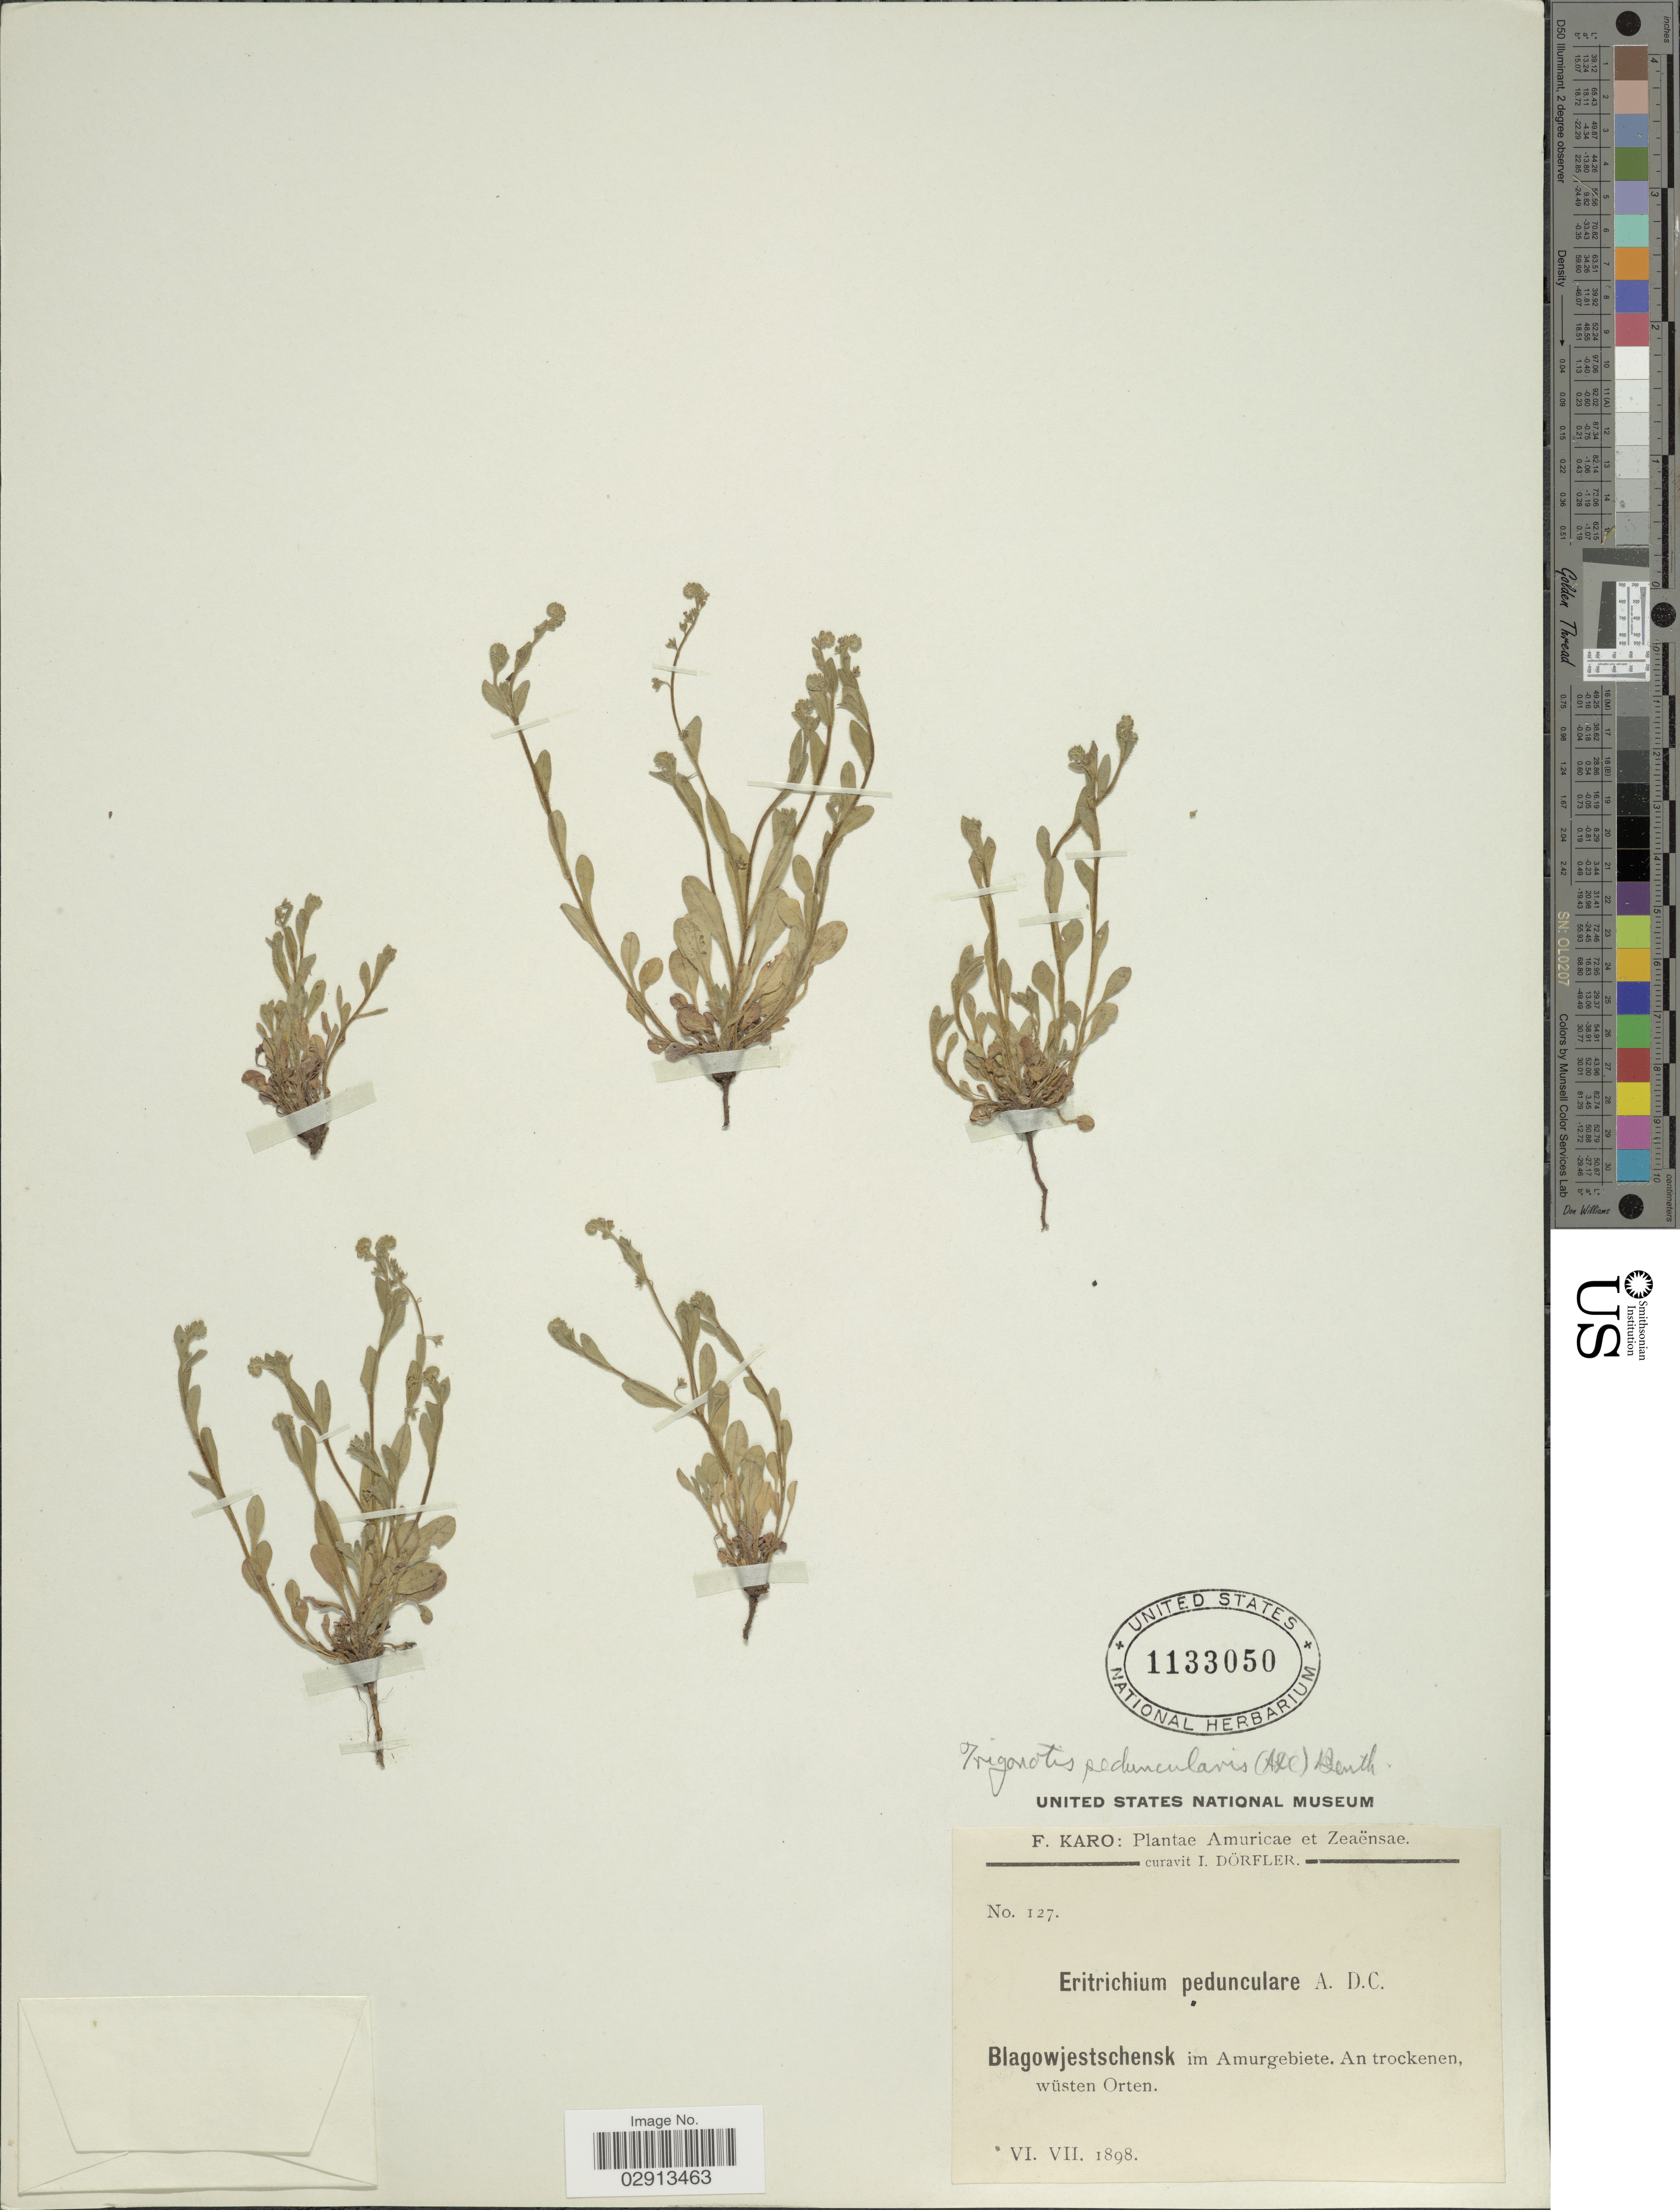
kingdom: Plantae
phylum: Tracheophyta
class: Magnoliopsida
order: Boraginales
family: Boraginaceae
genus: Trigonotis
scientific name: Trigonotis peduncularis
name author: (Trevis.) Benth. ex Baker et al.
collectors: F. Karo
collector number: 127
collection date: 1898-06/1898-07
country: Russian Federation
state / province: Amur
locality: Amuricae et Zeaënsae. Blagowjestschensk im Amurgebiete. An trockenen, wüsten Orten.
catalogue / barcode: US 1133050